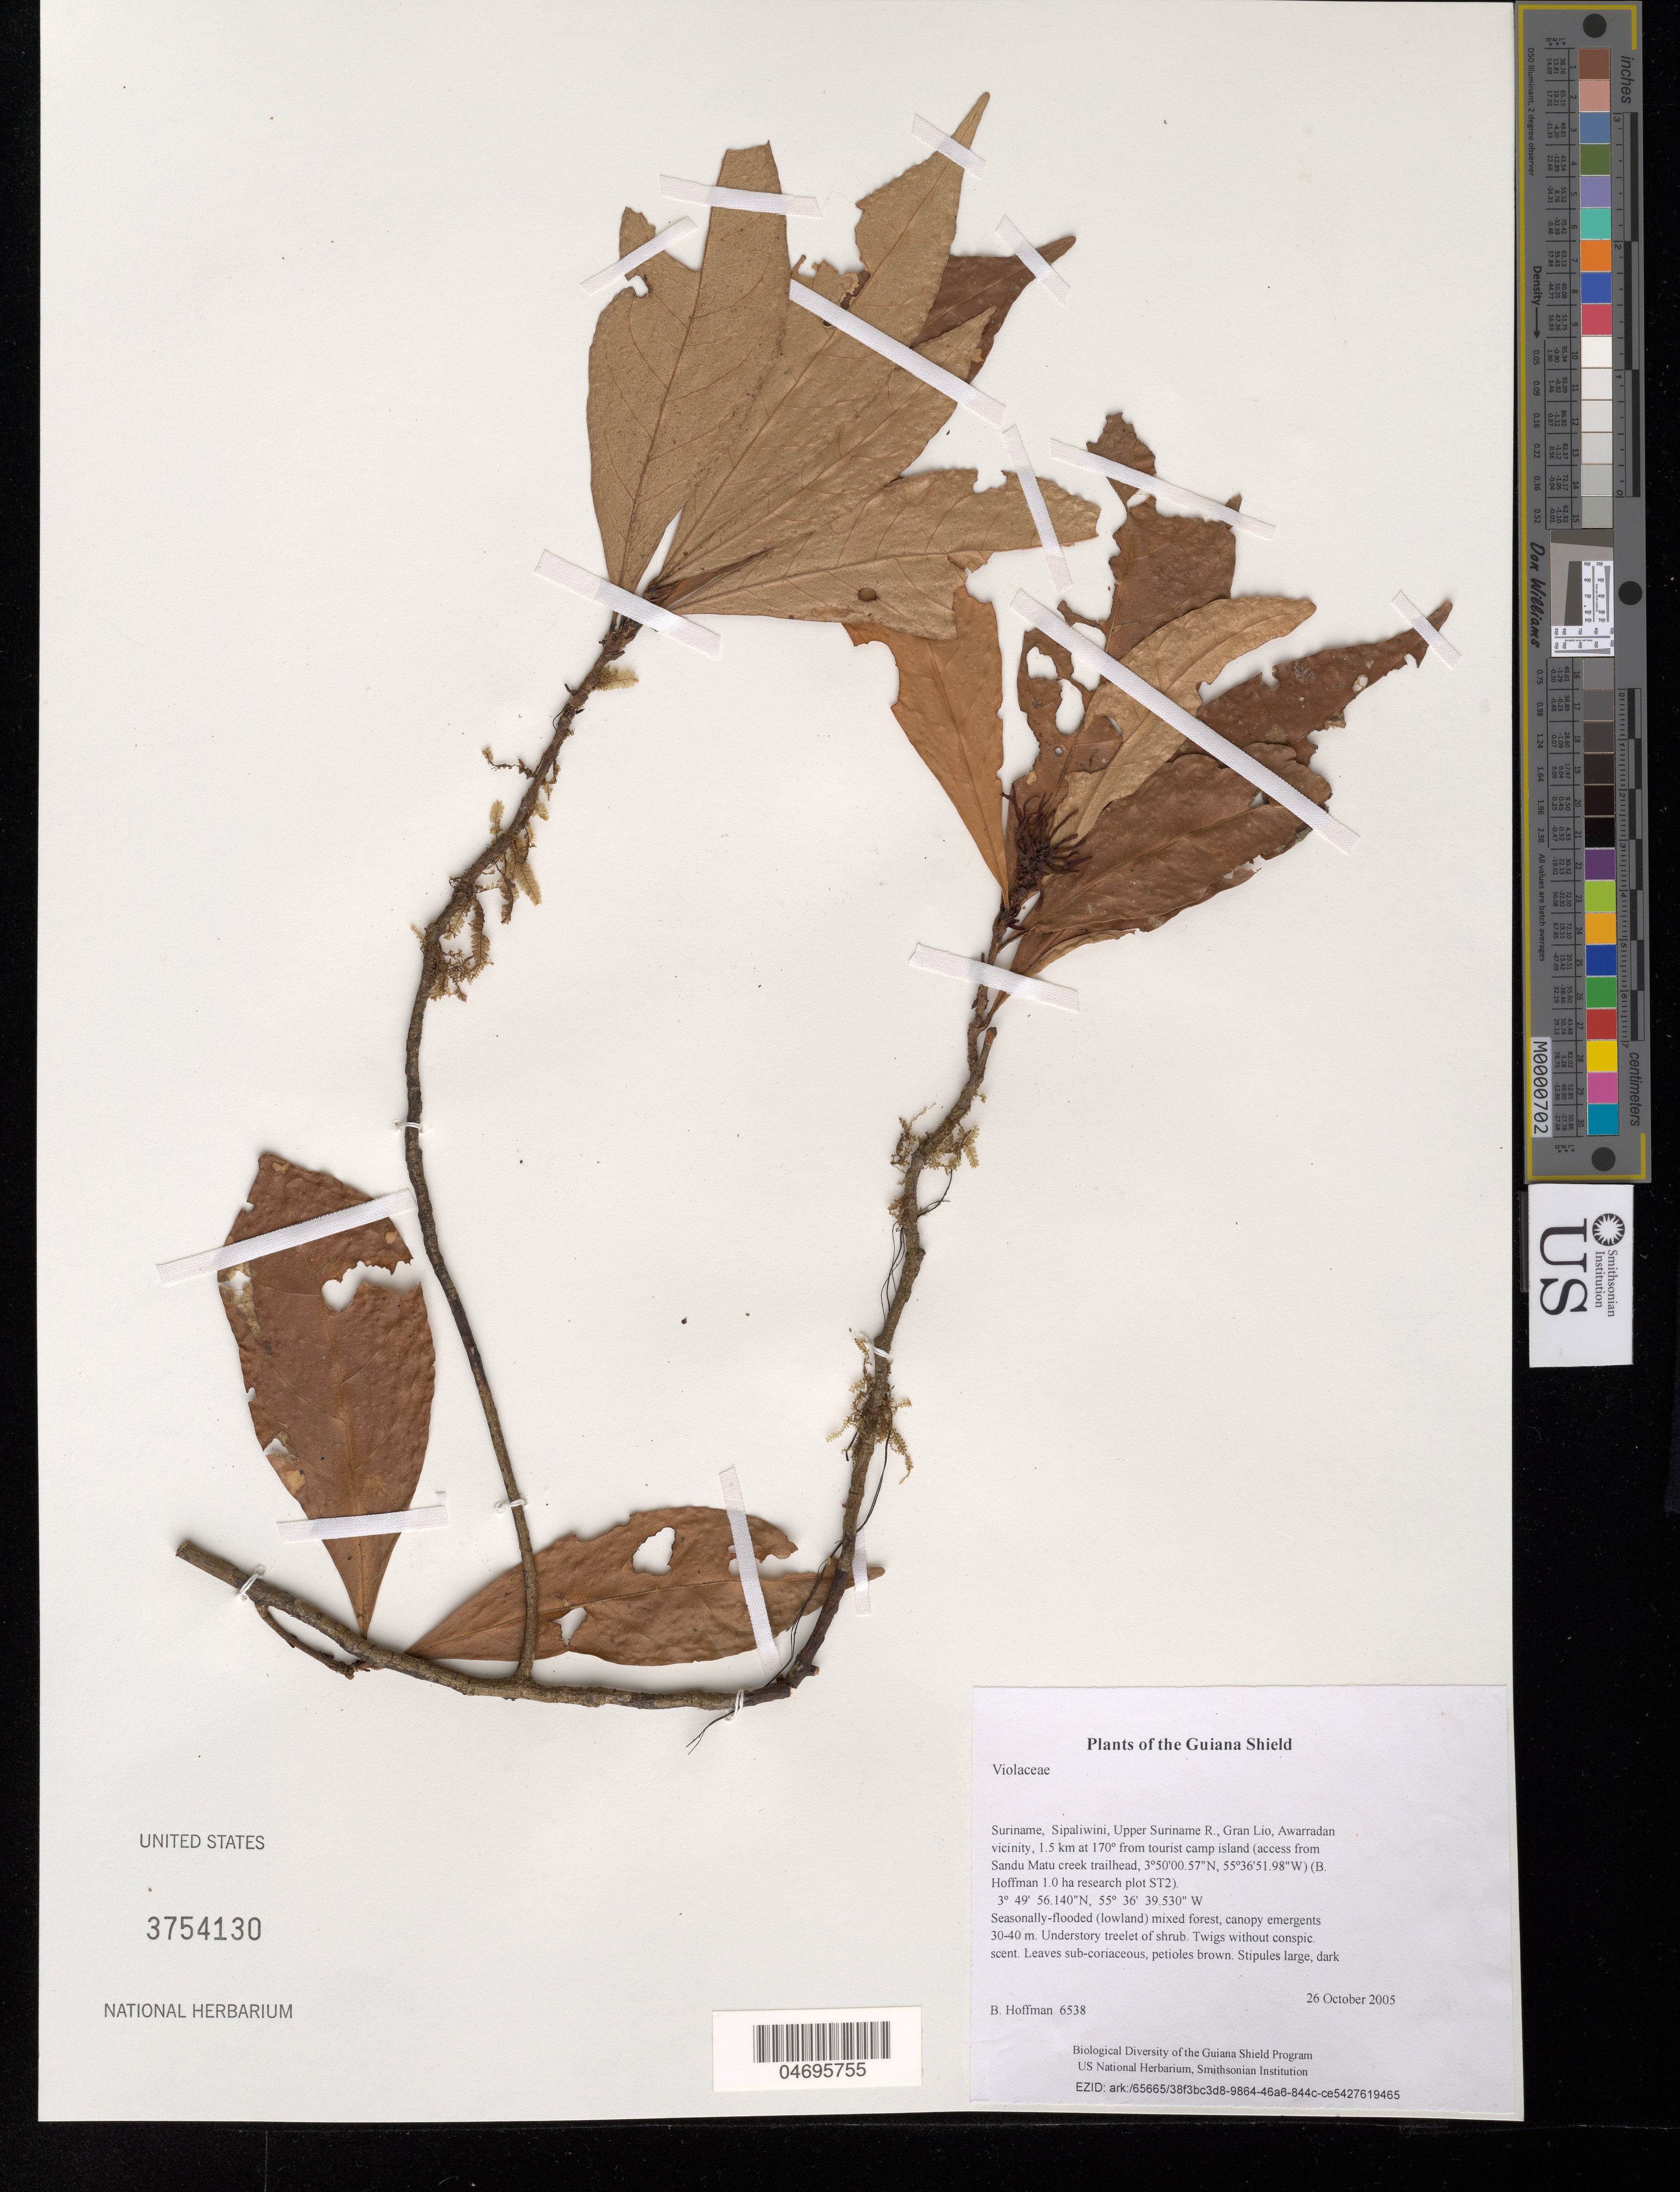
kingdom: Plantae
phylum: Tracheophyta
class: Magnoliopsida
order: Malpighiales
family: Violaceae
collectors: B. Hoffman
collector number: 6538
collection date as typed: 26 October 2005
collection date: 2005-10-26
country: Suriname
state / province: Sipaliwini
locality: Upper Suriname R., Gran Lio, Awarradan vicinity, 1.5 km at 170º from tourist camp island (access from Sandu Matu creek trailhead, 3º50'00.57"N, 55º36'51.98"W) (B. Hoffman 1.0 ha research plot ST2)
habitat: Seasonally-flooded (lowland) mixed forest, canopy emergents 30-40 m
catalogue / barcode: US 3754130